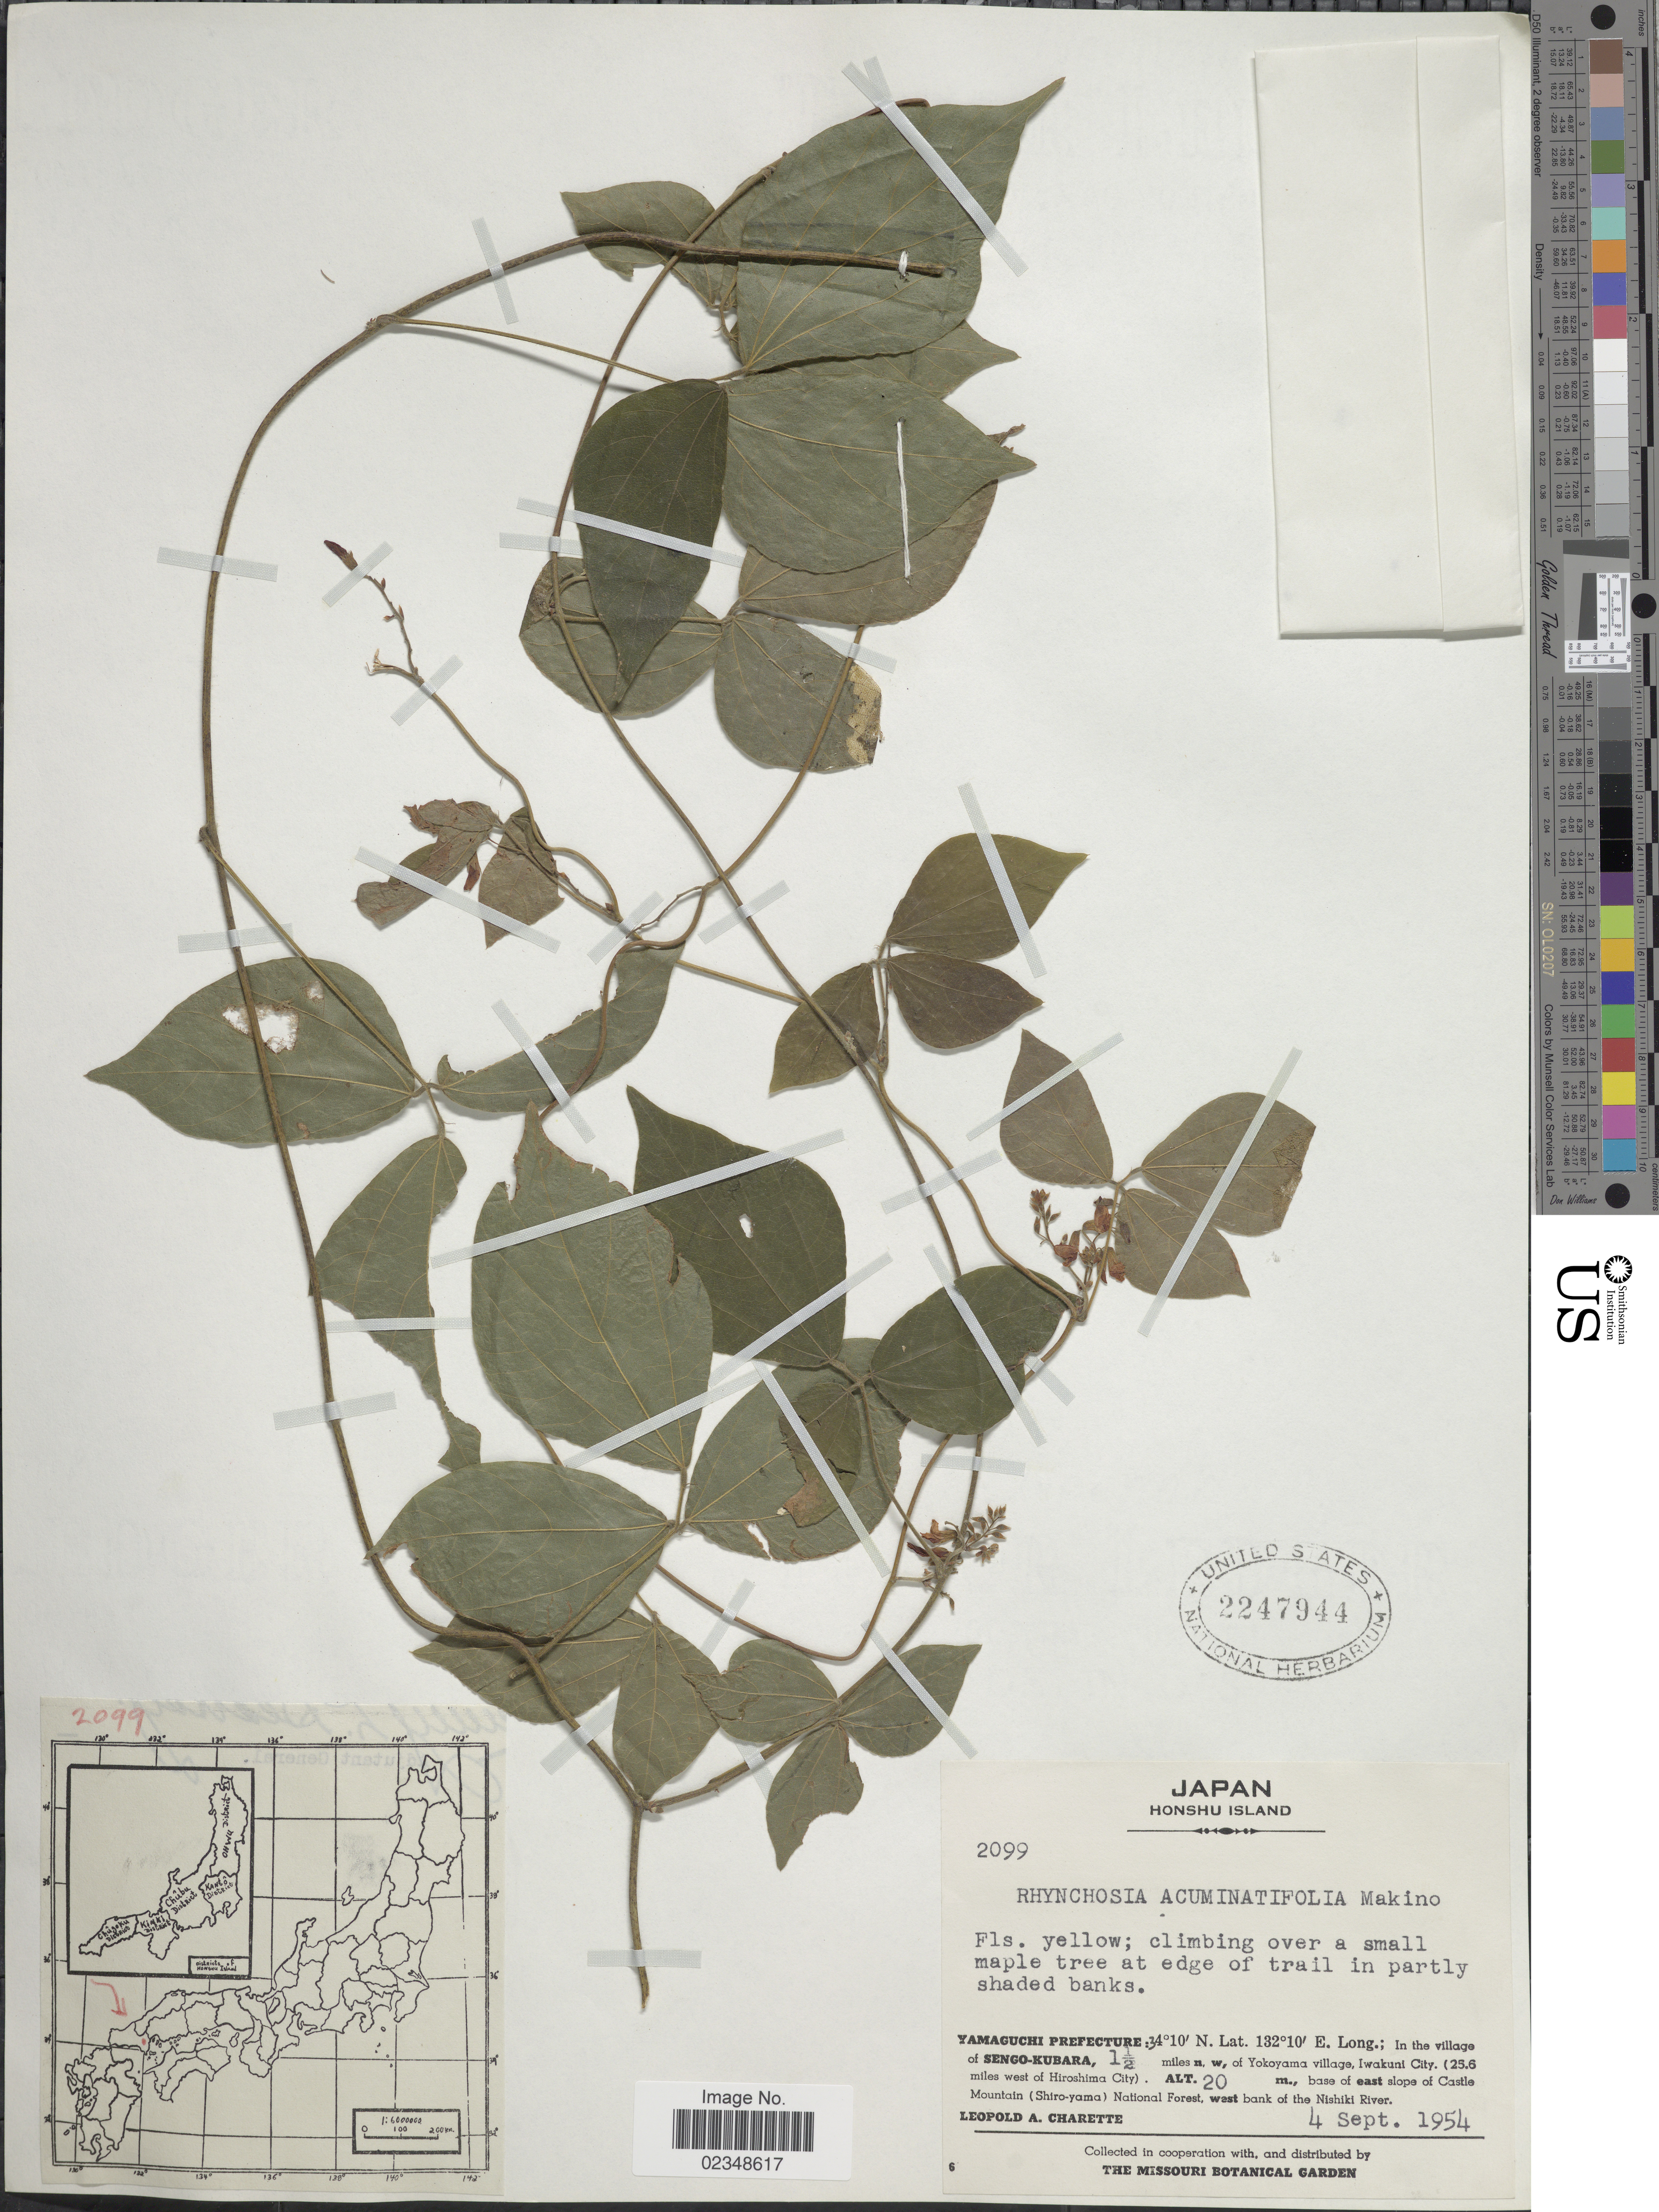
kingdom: Plantae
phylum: Tracheophyta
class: Magnoliopsida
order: Fabales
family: Fabaceae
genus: Rhynchosia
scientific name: Rhynchosia acuminatifolia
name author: Makino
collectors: L. A. Charette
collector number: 2099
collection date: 1954-09-04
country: Japan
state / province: Yamaguti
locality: Honshu Island, Yamaguchi Prefecture, in the village of Sengo-Kubara, 1½ miles n.w. of Yokoyama village, Iwakuni City (25.6 miles west of Hiroshima City), base of east slope of Castle Mountain (Shiro-yama) National Forest, west bank of the Nishiki River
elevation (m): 20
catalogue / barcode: US 2247944